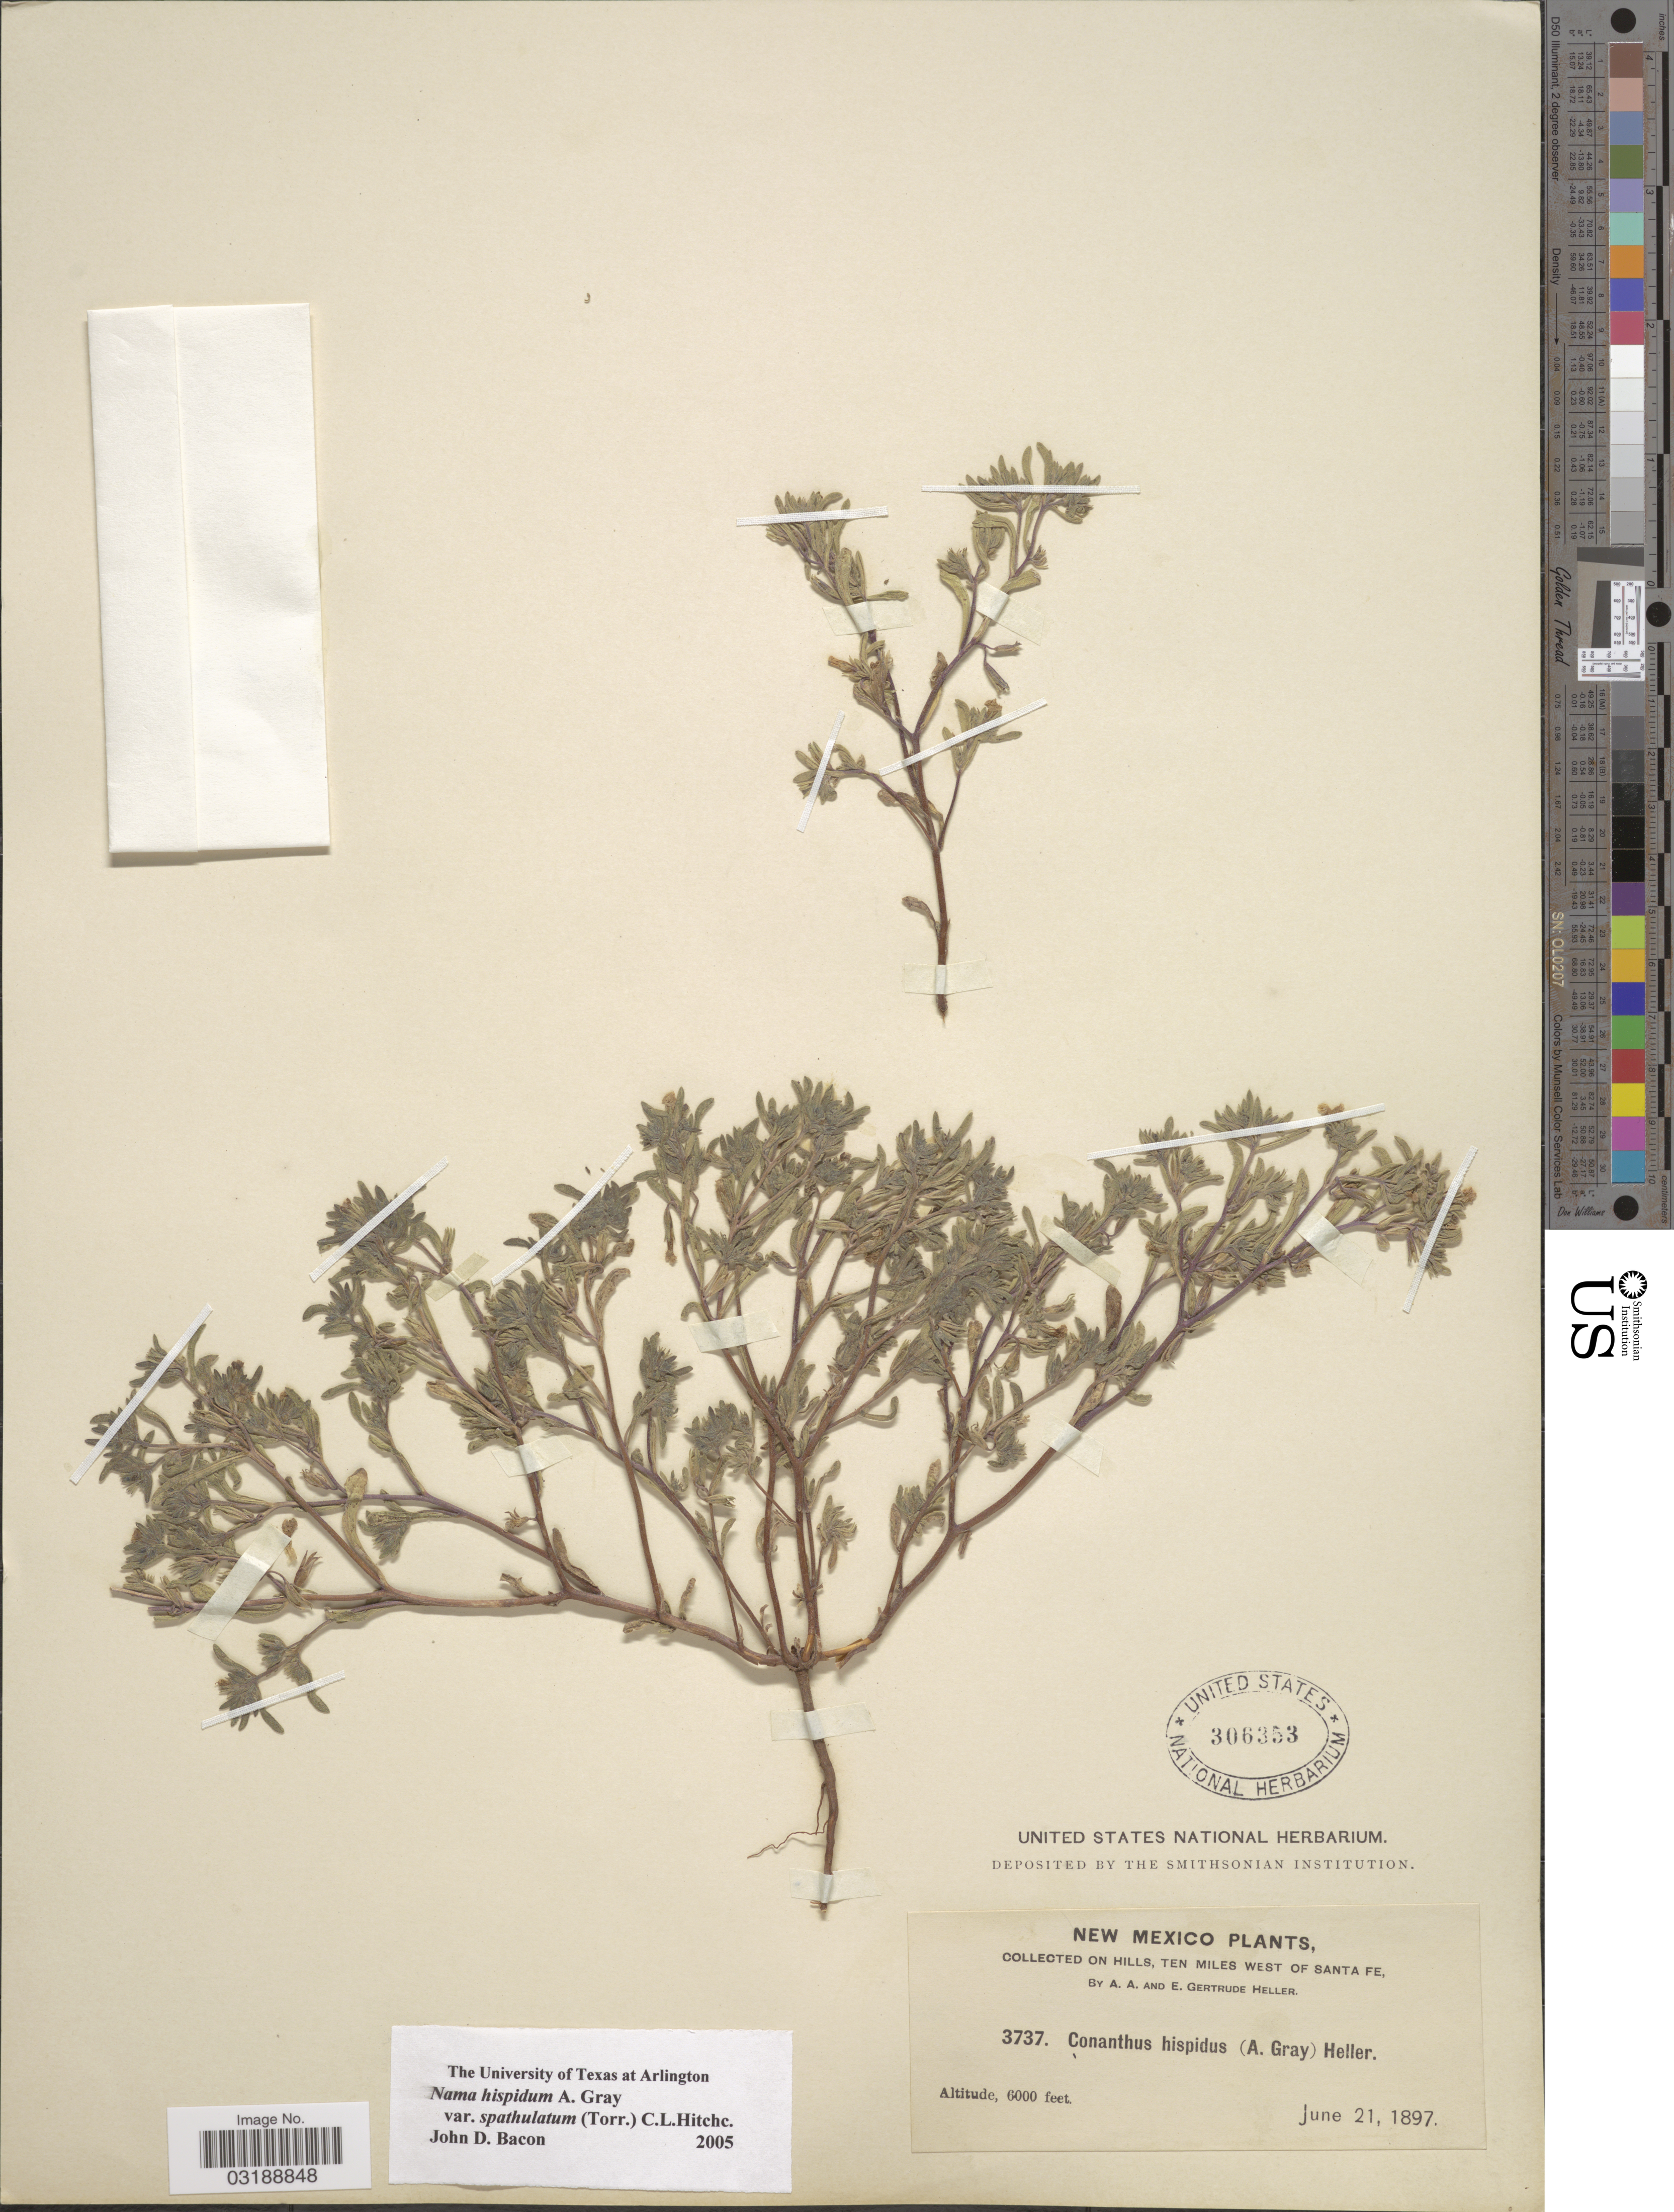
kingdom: Plantae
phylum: Tracheophyta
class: Magnoliopsida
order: Boraginales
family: Namaceae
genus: Nama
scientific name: Nama hispida var. spathulatum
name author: (Torr.) C.L. Hitchc.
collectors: A. A. Heller & E. G. Heller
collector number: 3737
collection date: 1897-06-21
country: United States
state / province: New Mexico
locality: Collected on Hills, Ten Miles West of Santa Fe.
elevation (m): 1829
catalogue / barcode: US 306353